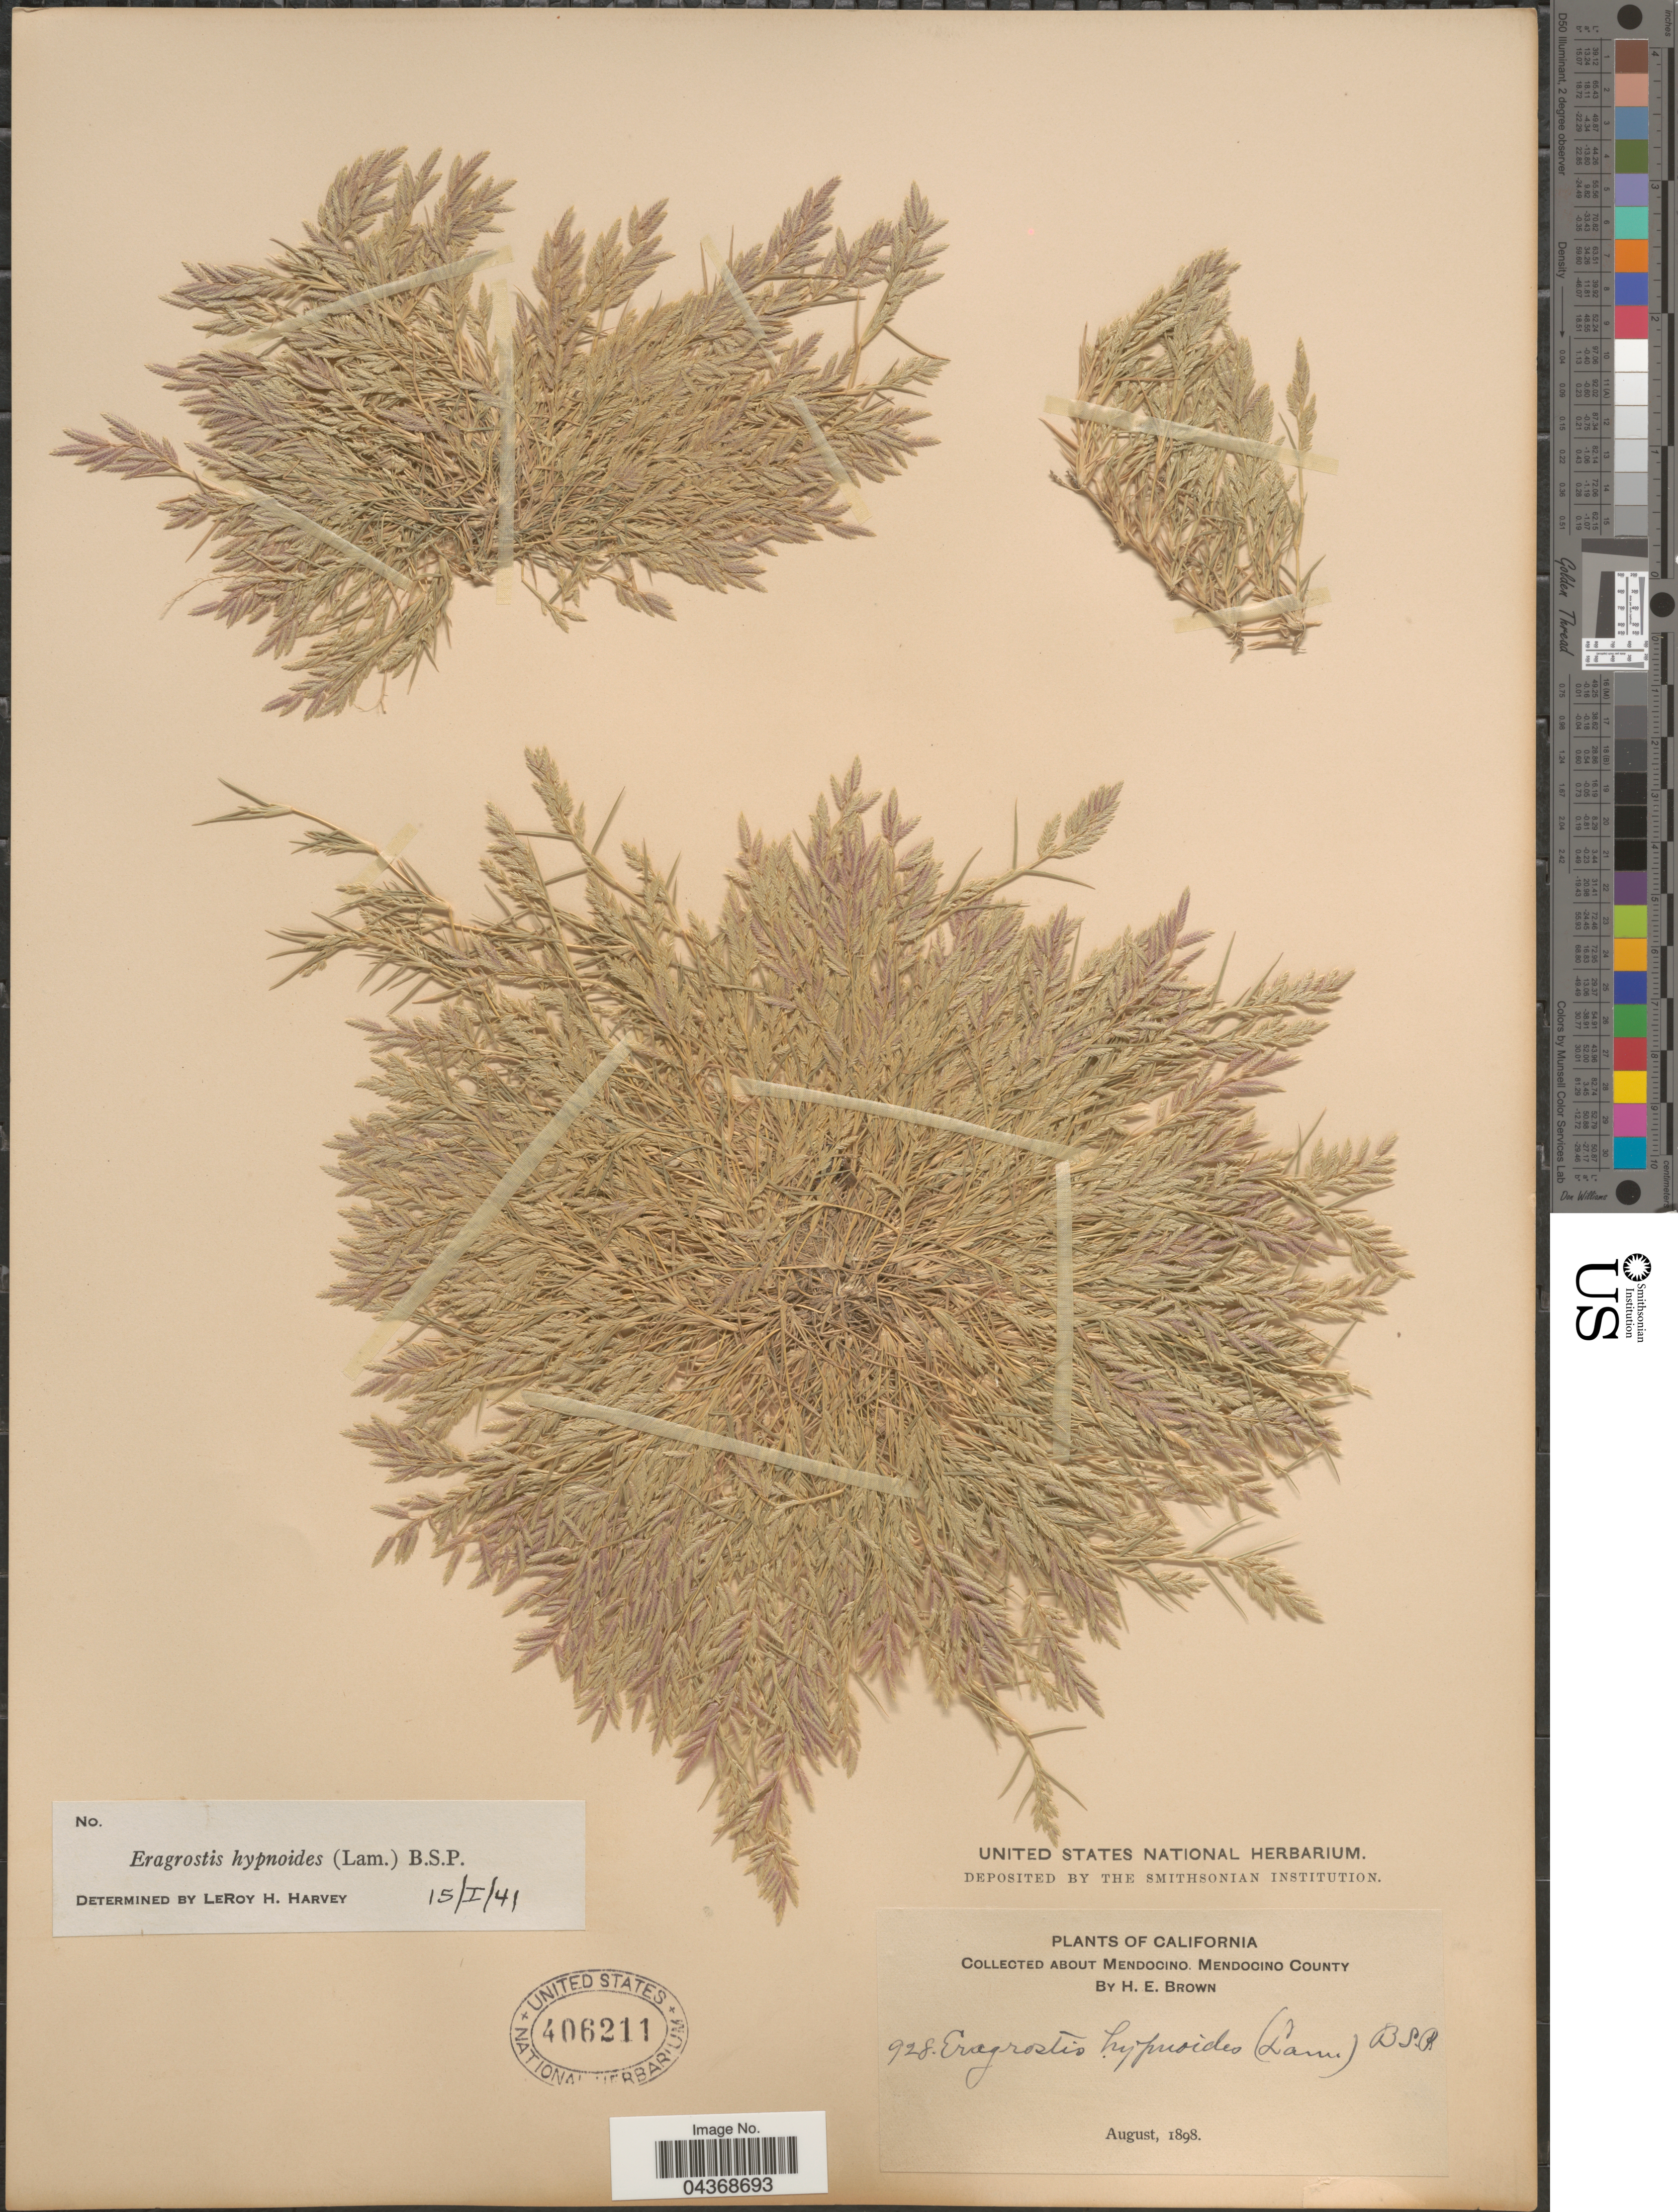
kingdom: Plantae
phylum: Tracheophyta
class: Liliopsida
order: Poales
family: Poaceae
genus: Eragrostis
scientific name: Eragrostis hypnoides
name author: (Lam.) Britton, Stearns & Poggenb.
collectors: H. E. Brown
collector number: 928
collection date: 1898-08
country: United States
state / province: California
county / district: Mendocino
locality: About Mendocino, Mendocino County.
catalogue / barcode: US 406211